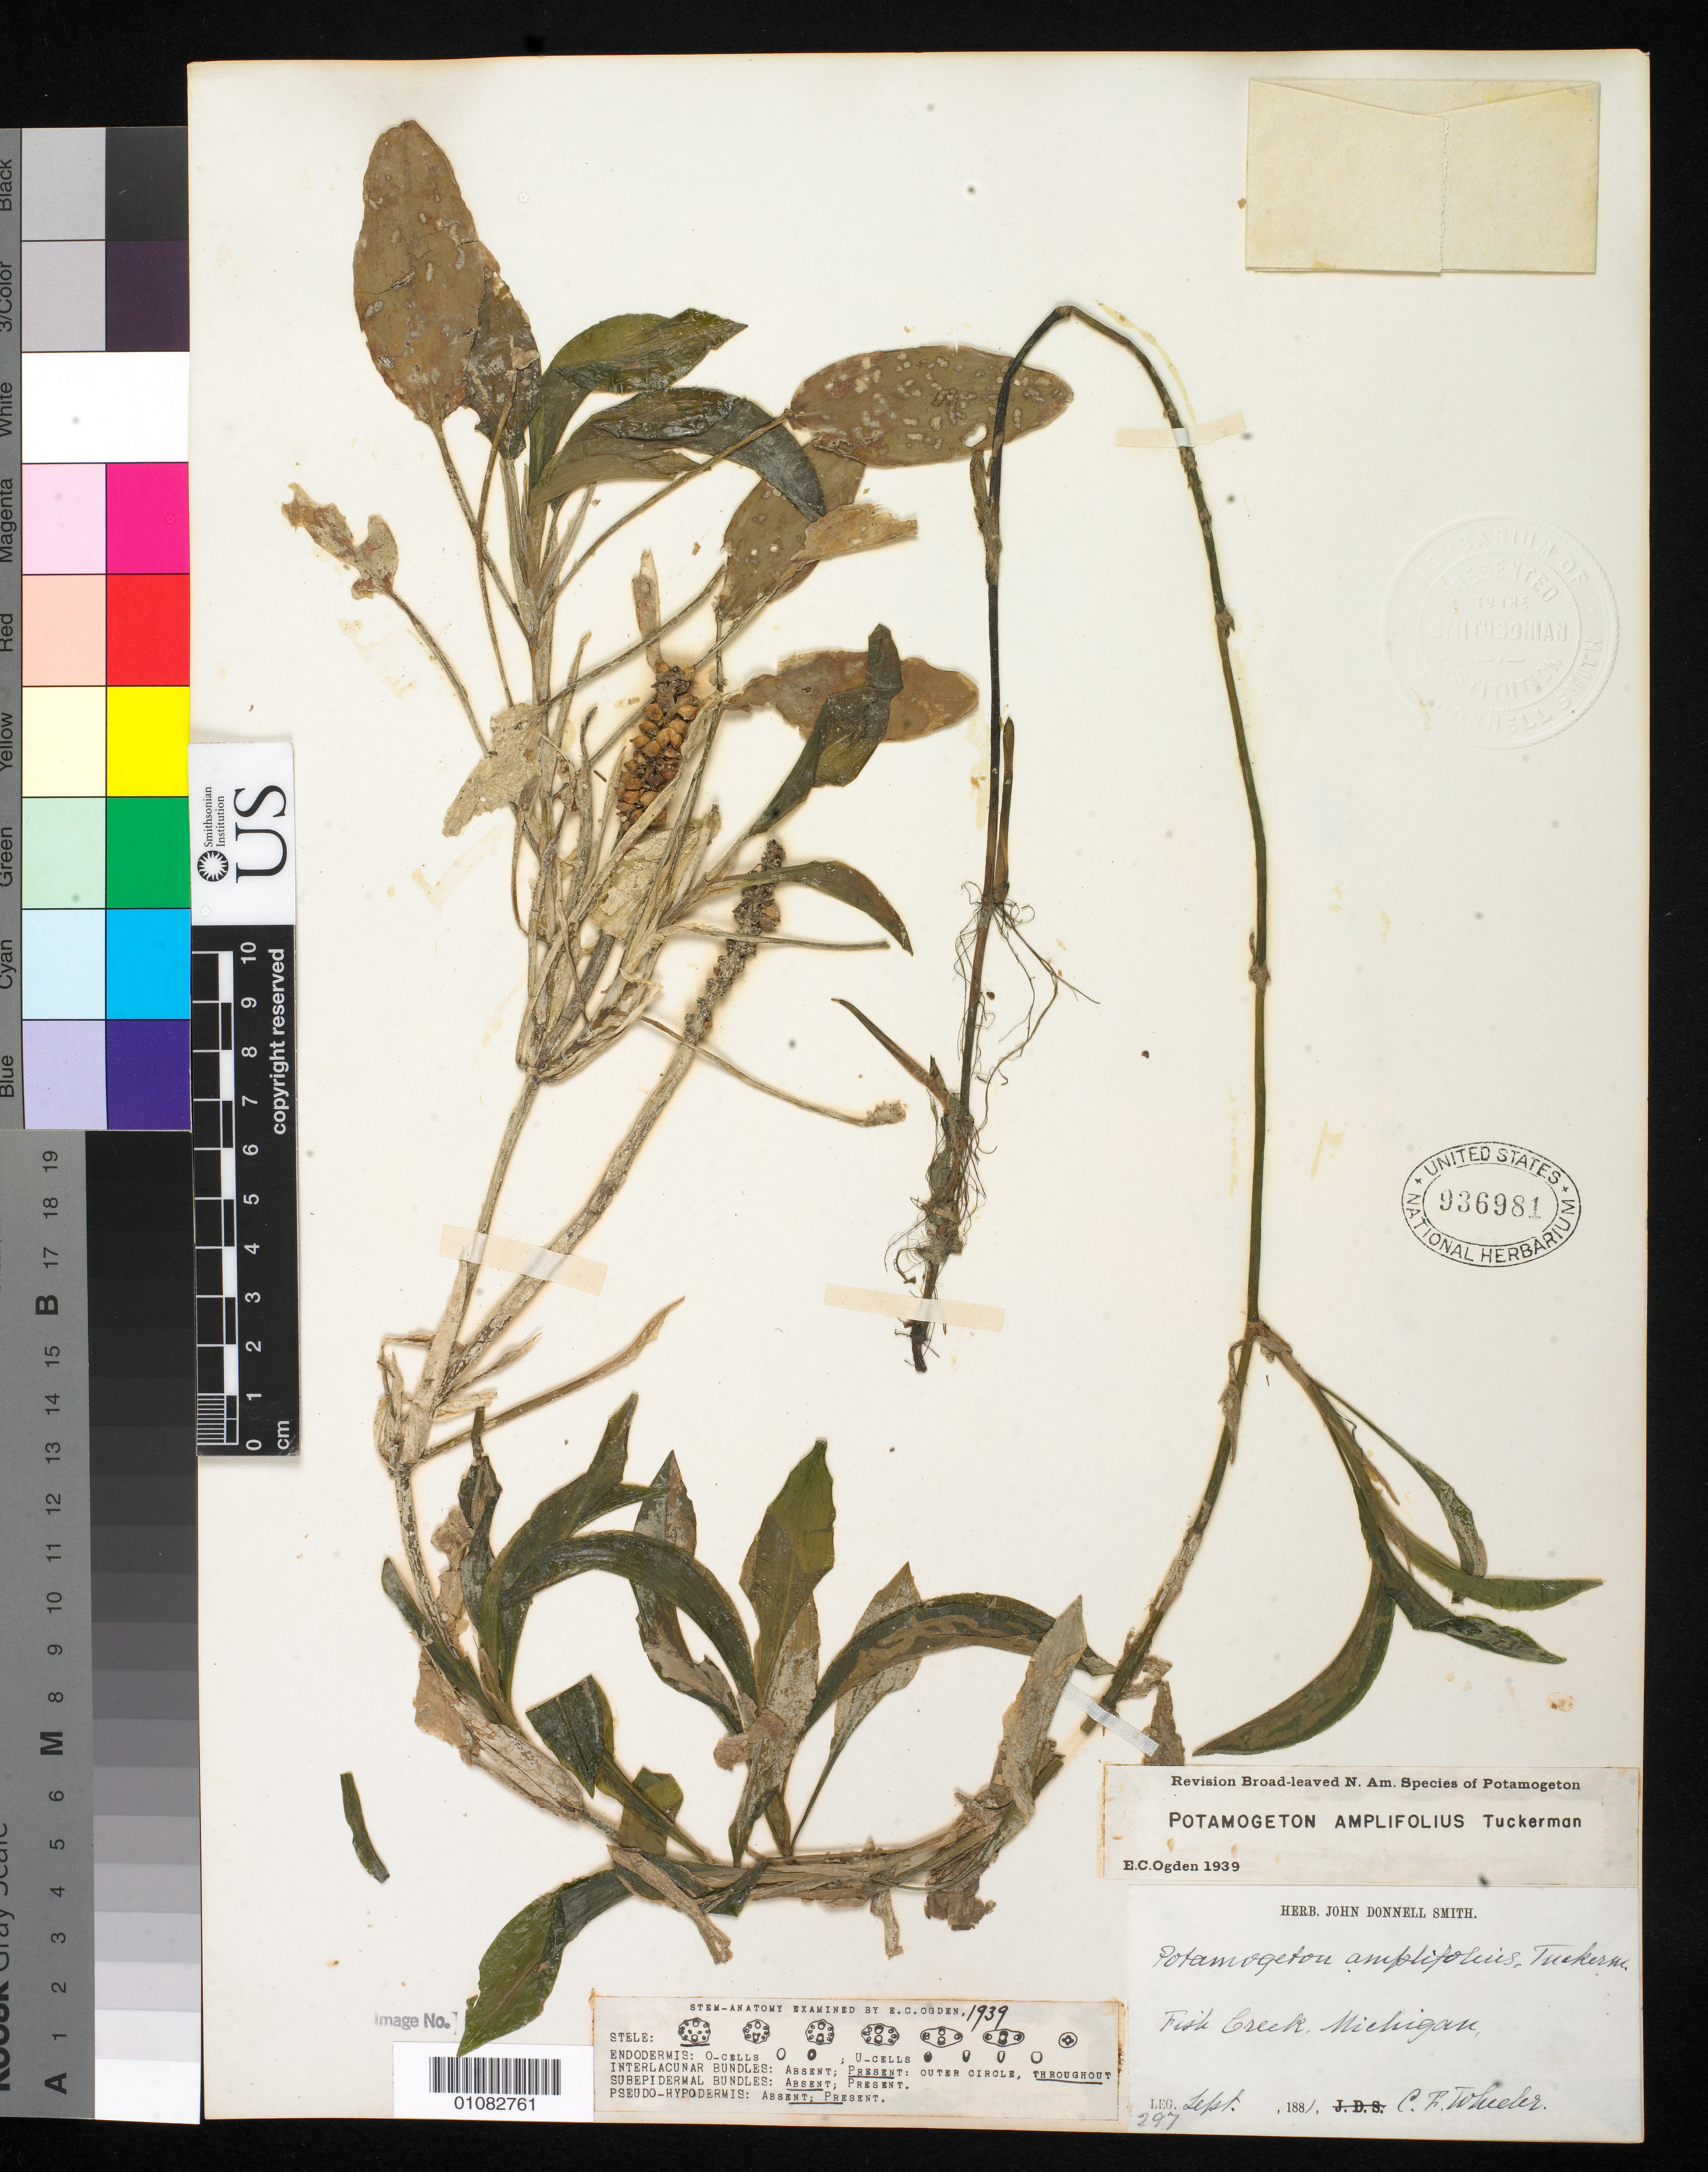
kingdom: Plantae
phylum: Tracheophyta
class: Liliopsida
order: Alismatales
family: Potamogetonaceae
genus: Potamogeton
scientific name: Potamogeton amplifolius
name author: Tuckerm.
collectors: C. Wheeler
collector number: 297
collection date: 1881-09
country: United States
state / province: Michigan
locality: Fish Creek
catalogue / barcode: US 936981